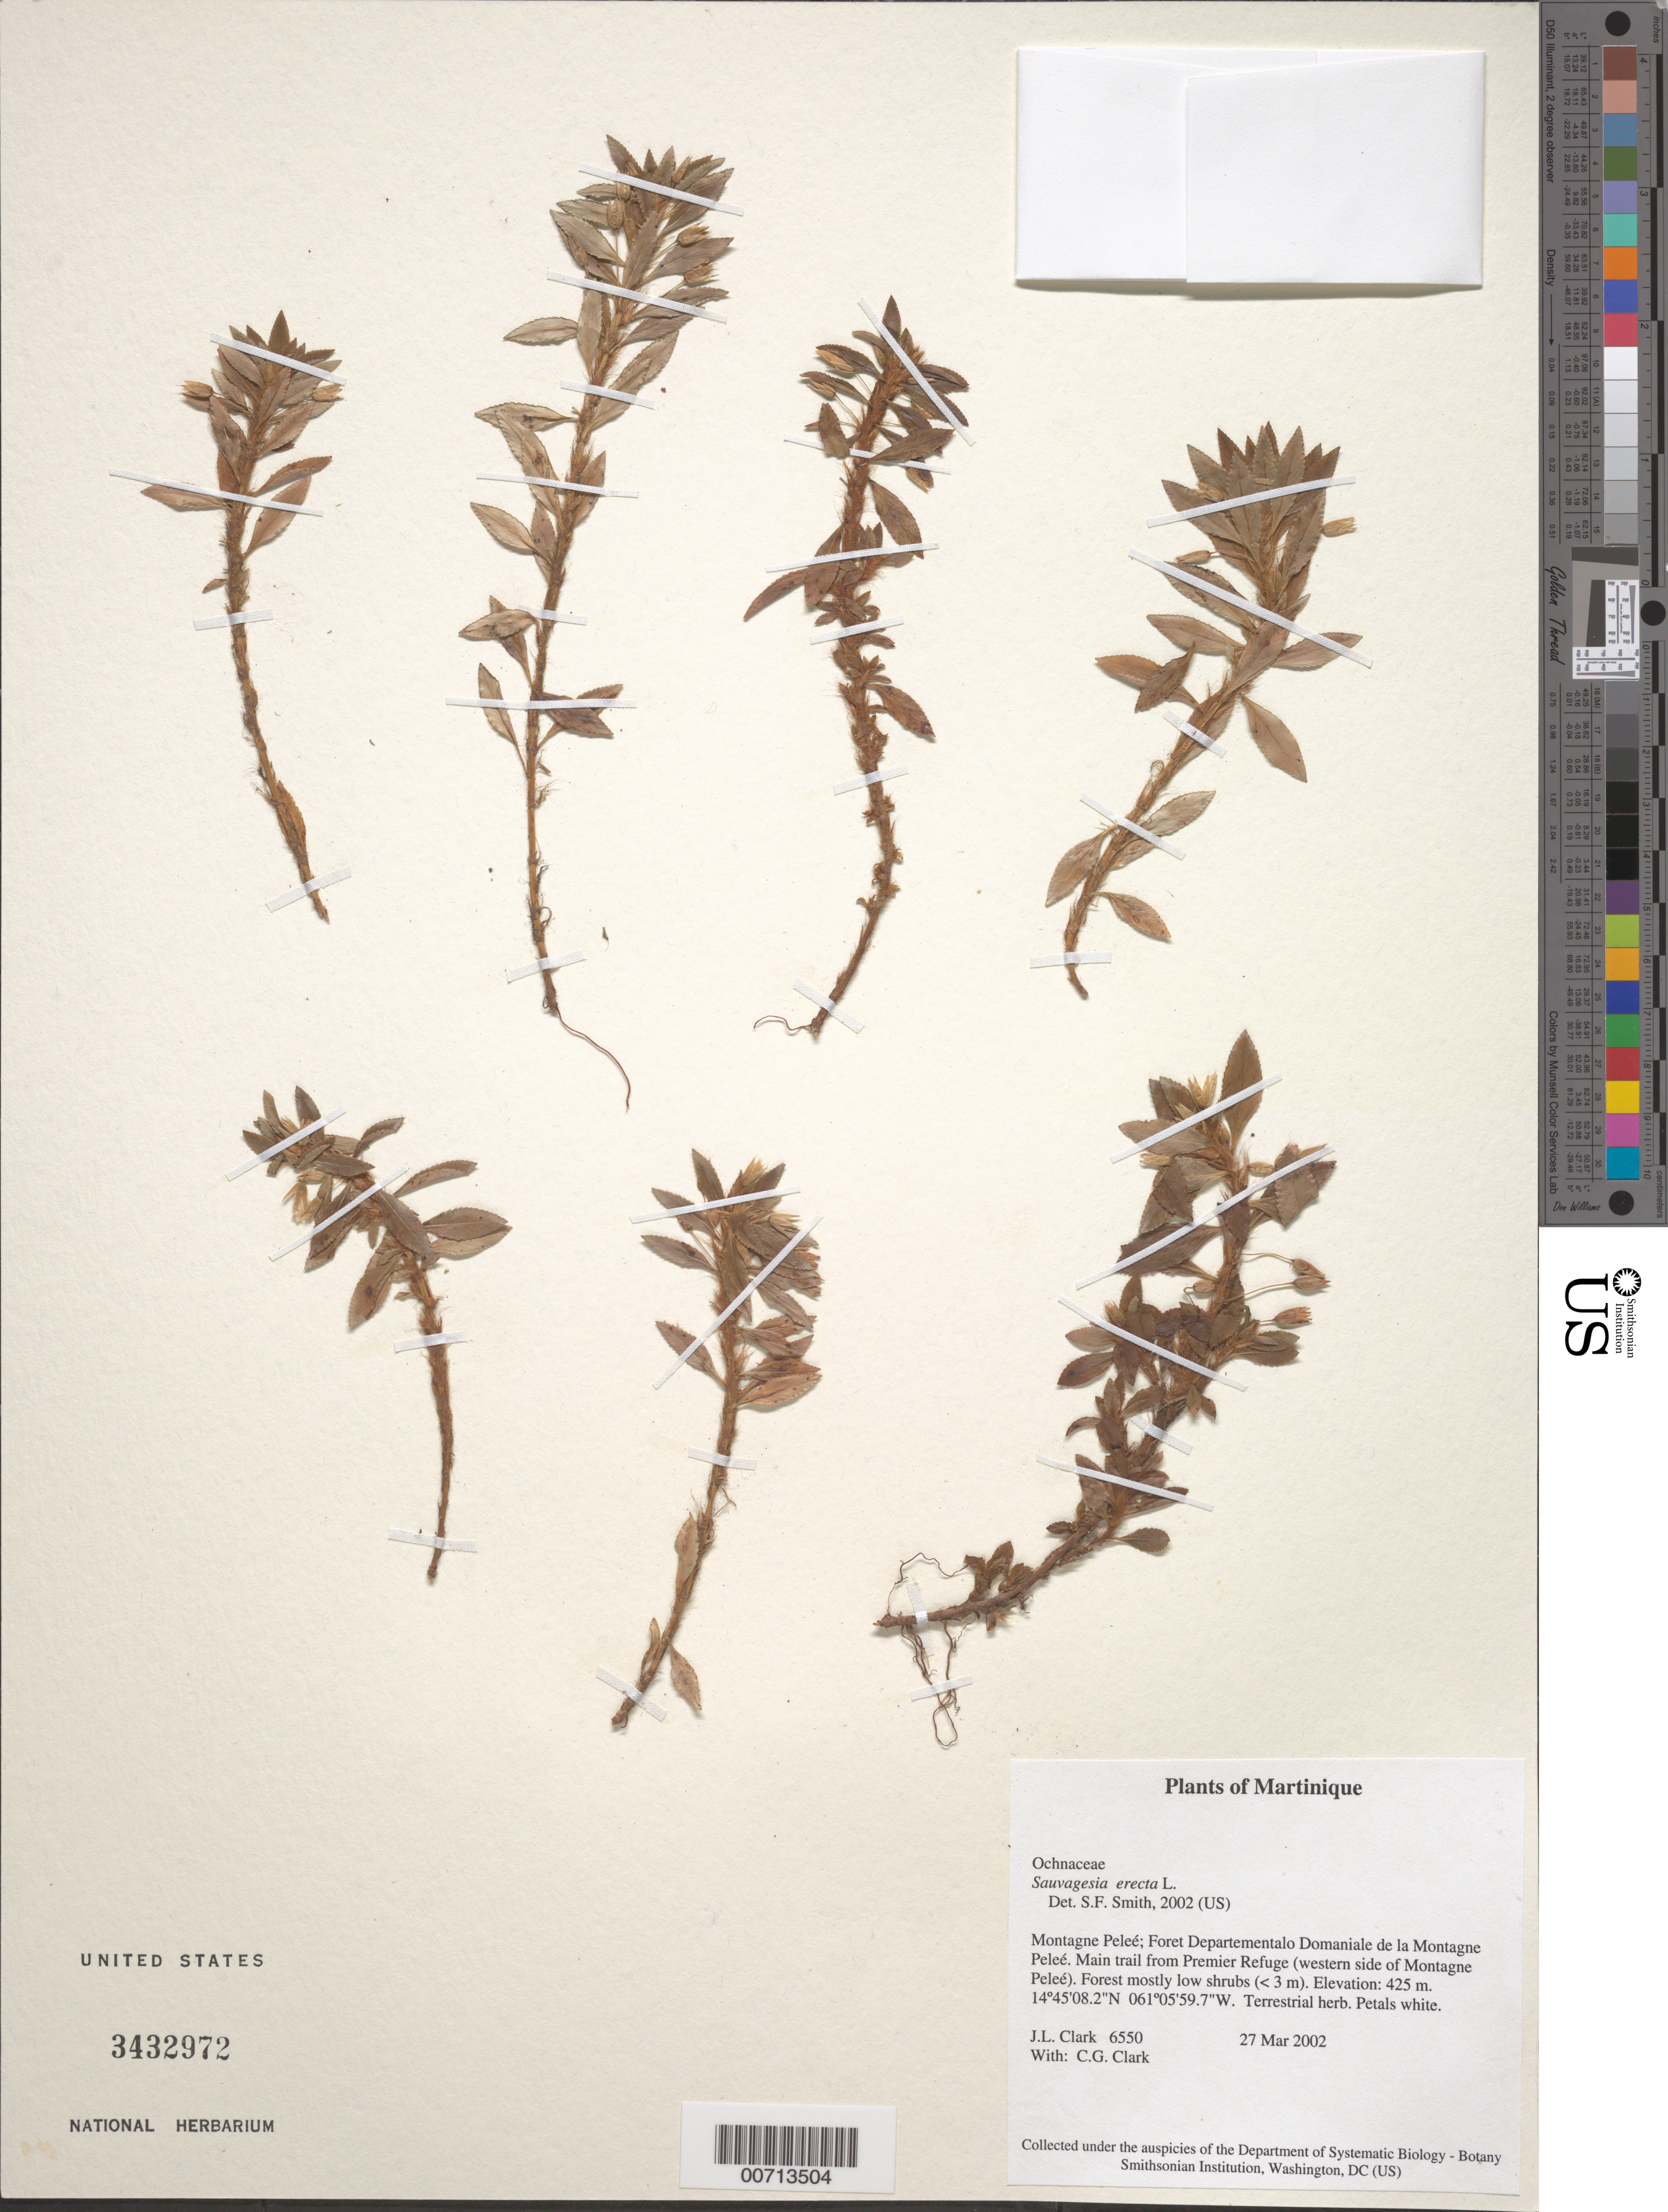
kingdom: Plantae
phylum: Tracheophyta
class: Magnoliopsida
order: Malpighiales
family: Ochnaceae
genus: Sauvagesia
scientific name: Sauvagesia erecta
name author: L.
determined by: Smith, Stephen F., (US), NMNH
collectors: J. L. Clark & C. G. Clark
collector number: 6550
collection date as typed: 27 Mar 2002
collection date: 2002-03-27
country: Martinique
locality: Montagne Peleé; Foret Departementalo Domaniale de la Montagne Peleé. Main trail from Premier Refuge (western side of Montagne Peleé). Forest mostly low shrubs (< 3 m).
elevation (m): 425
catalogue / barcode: US 3432972